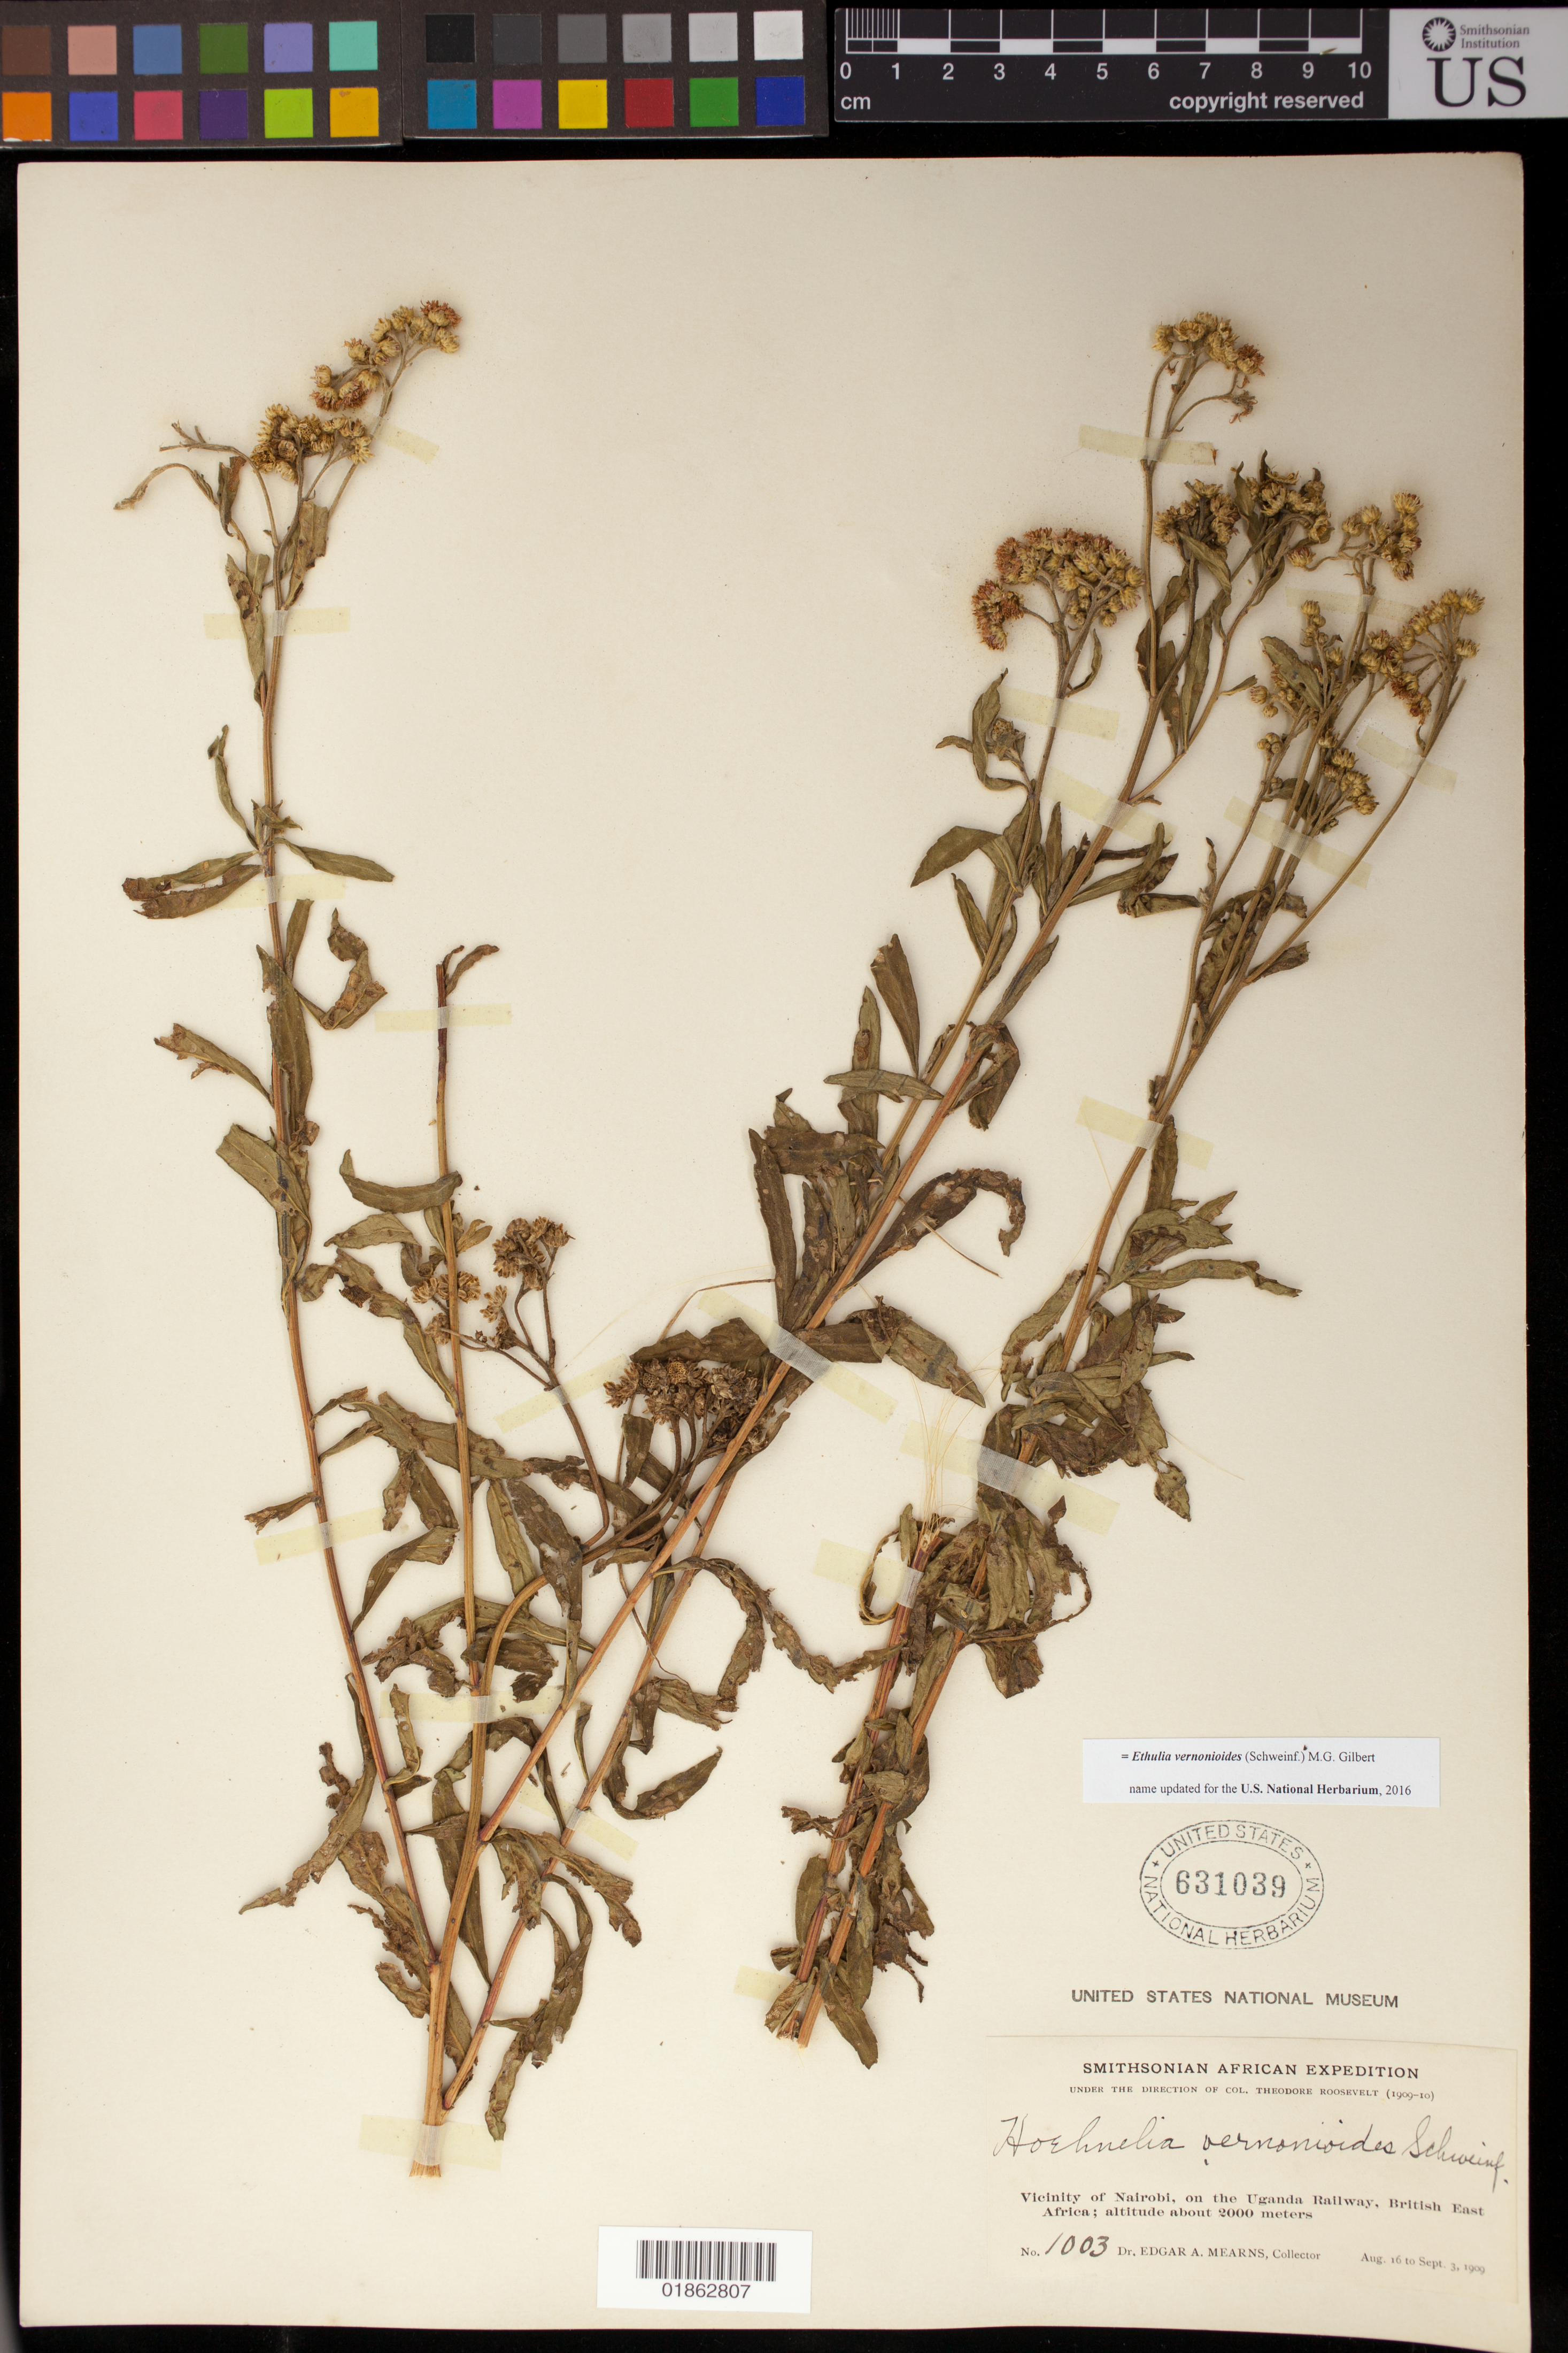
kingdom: Plantae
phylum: Tracheophyta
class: Magnoliopsida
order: Asterales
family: Asteraceae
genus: Ethulia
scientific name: Ethulia vernonioides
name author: (Schweinf.) M.G. Gilbert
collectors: E. A. Mearns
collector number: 1003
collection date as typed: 16 Aug 1909 to 03 Sep 1909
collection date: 1909-08-16/1909-09-03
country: Kenya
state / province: Nairobi Area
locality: Vicinity of Nairobi, on the Uganda Railway, British East Africa.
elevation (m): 2000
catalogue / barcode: US 631039